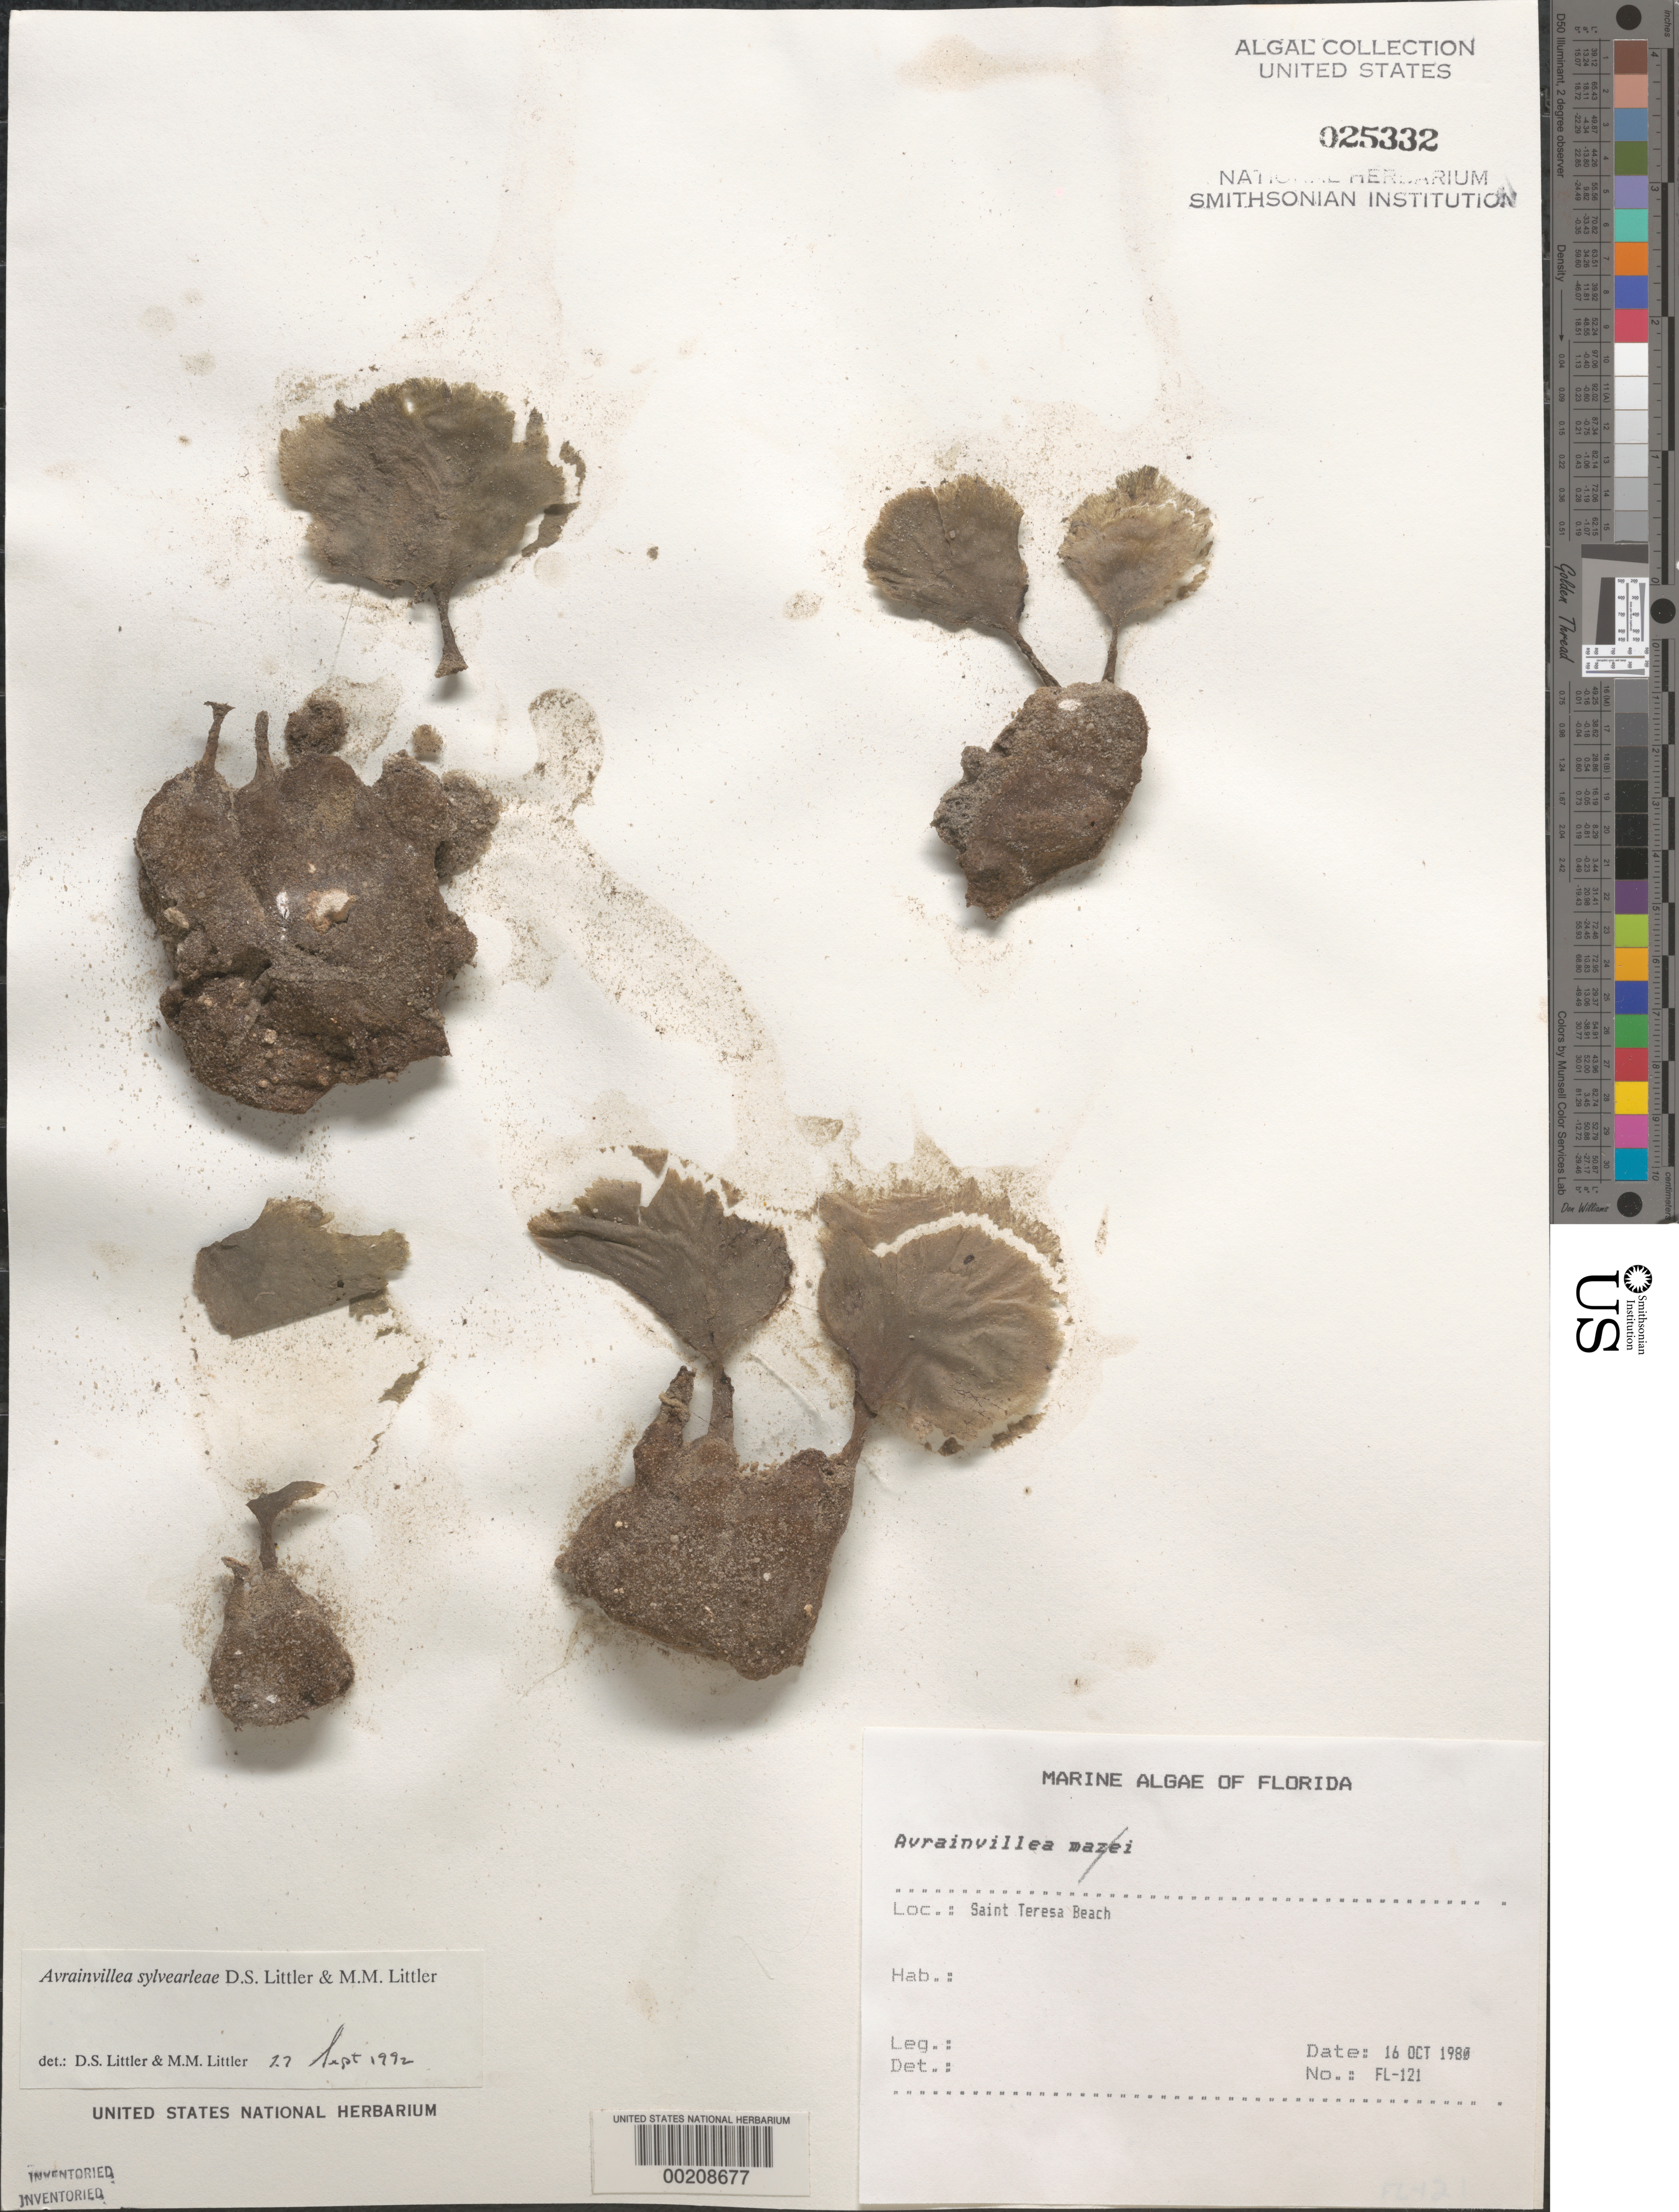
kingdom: Plantae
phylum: Chlorophyta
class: Ulvophyceae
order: Bryopsidales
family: Dichotomosiphonaceae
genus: Avrainvillea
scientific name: Avrainvillea sylvearleae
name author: D.S. Littler & Littler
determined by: Littler, D. S.; Littler, M. M.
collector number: FL-121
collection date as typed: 16 Oct 1980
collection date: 1980-10-16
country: United States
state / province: Florida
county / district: Franklin County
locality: Saint Teresa Beach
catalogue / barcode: US 25332